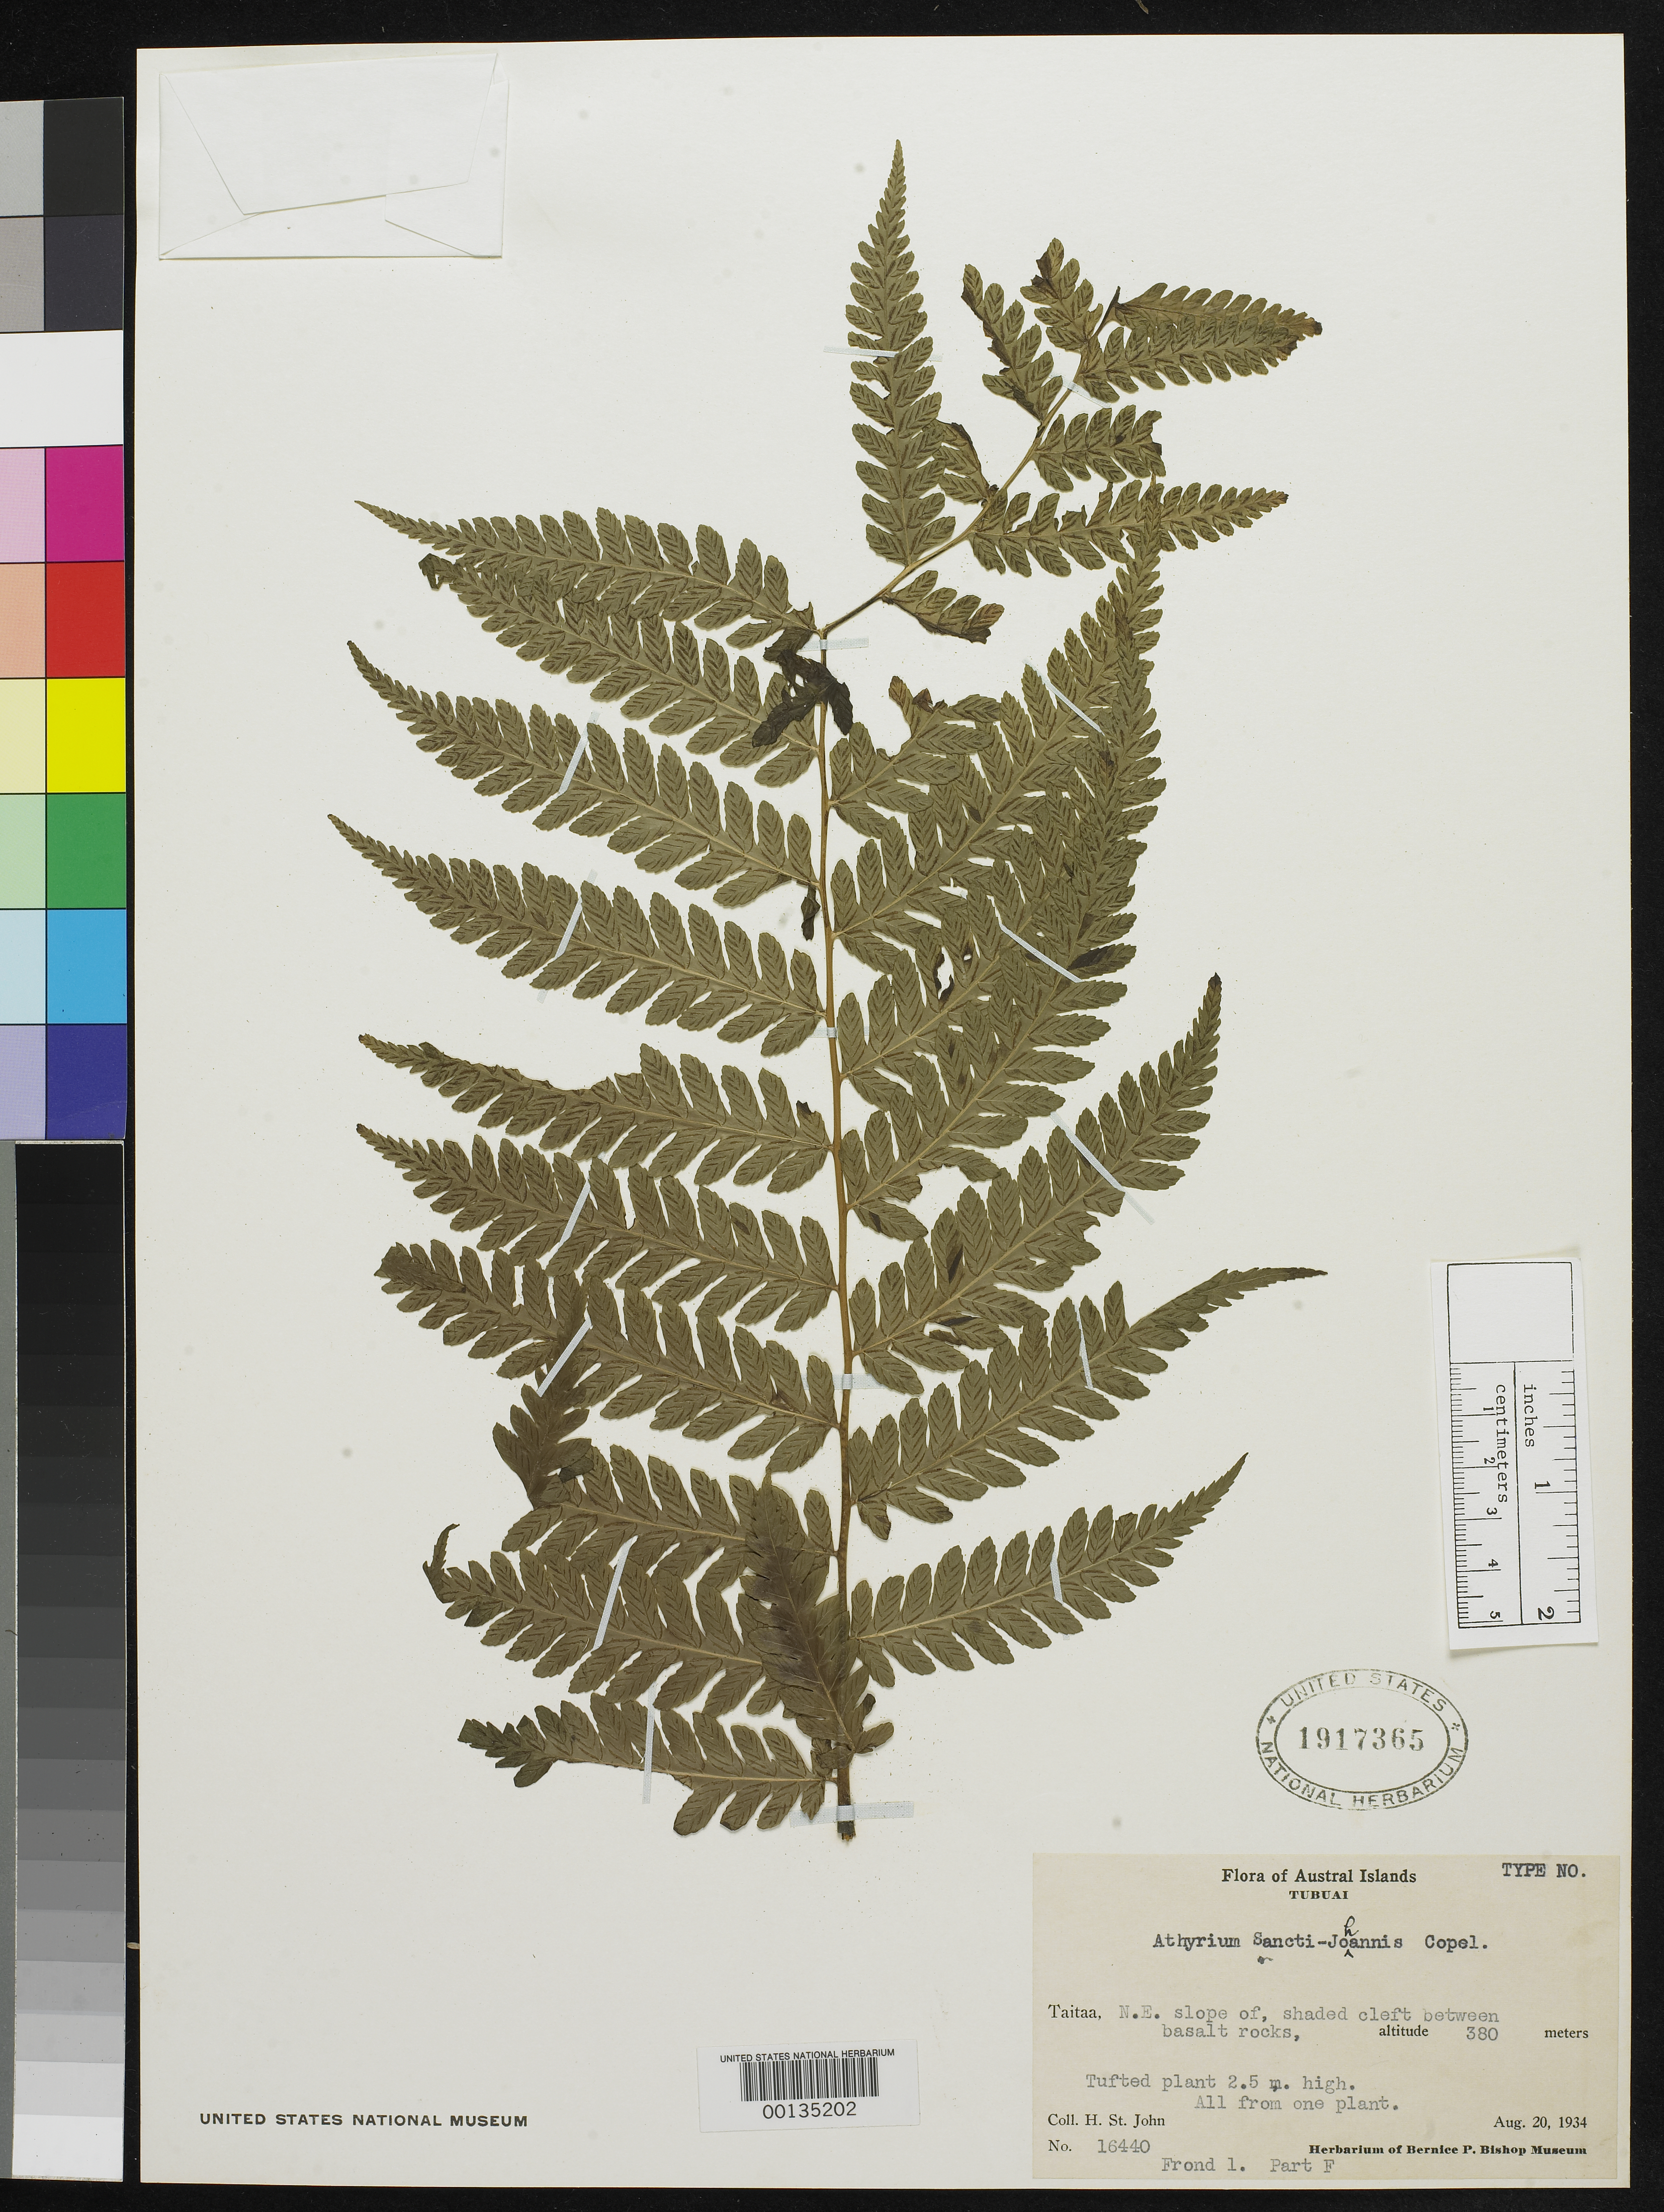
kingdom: Plantae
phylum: Tracheophyta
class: Polypodiopsida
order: Polypodiales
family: Athyriaceae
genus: Athyrium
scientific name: Athyrium sancti-johannis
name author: Copel.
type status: Isotype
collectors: H. St. John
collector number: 16440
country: French Polynesia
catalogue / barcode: US 1917365